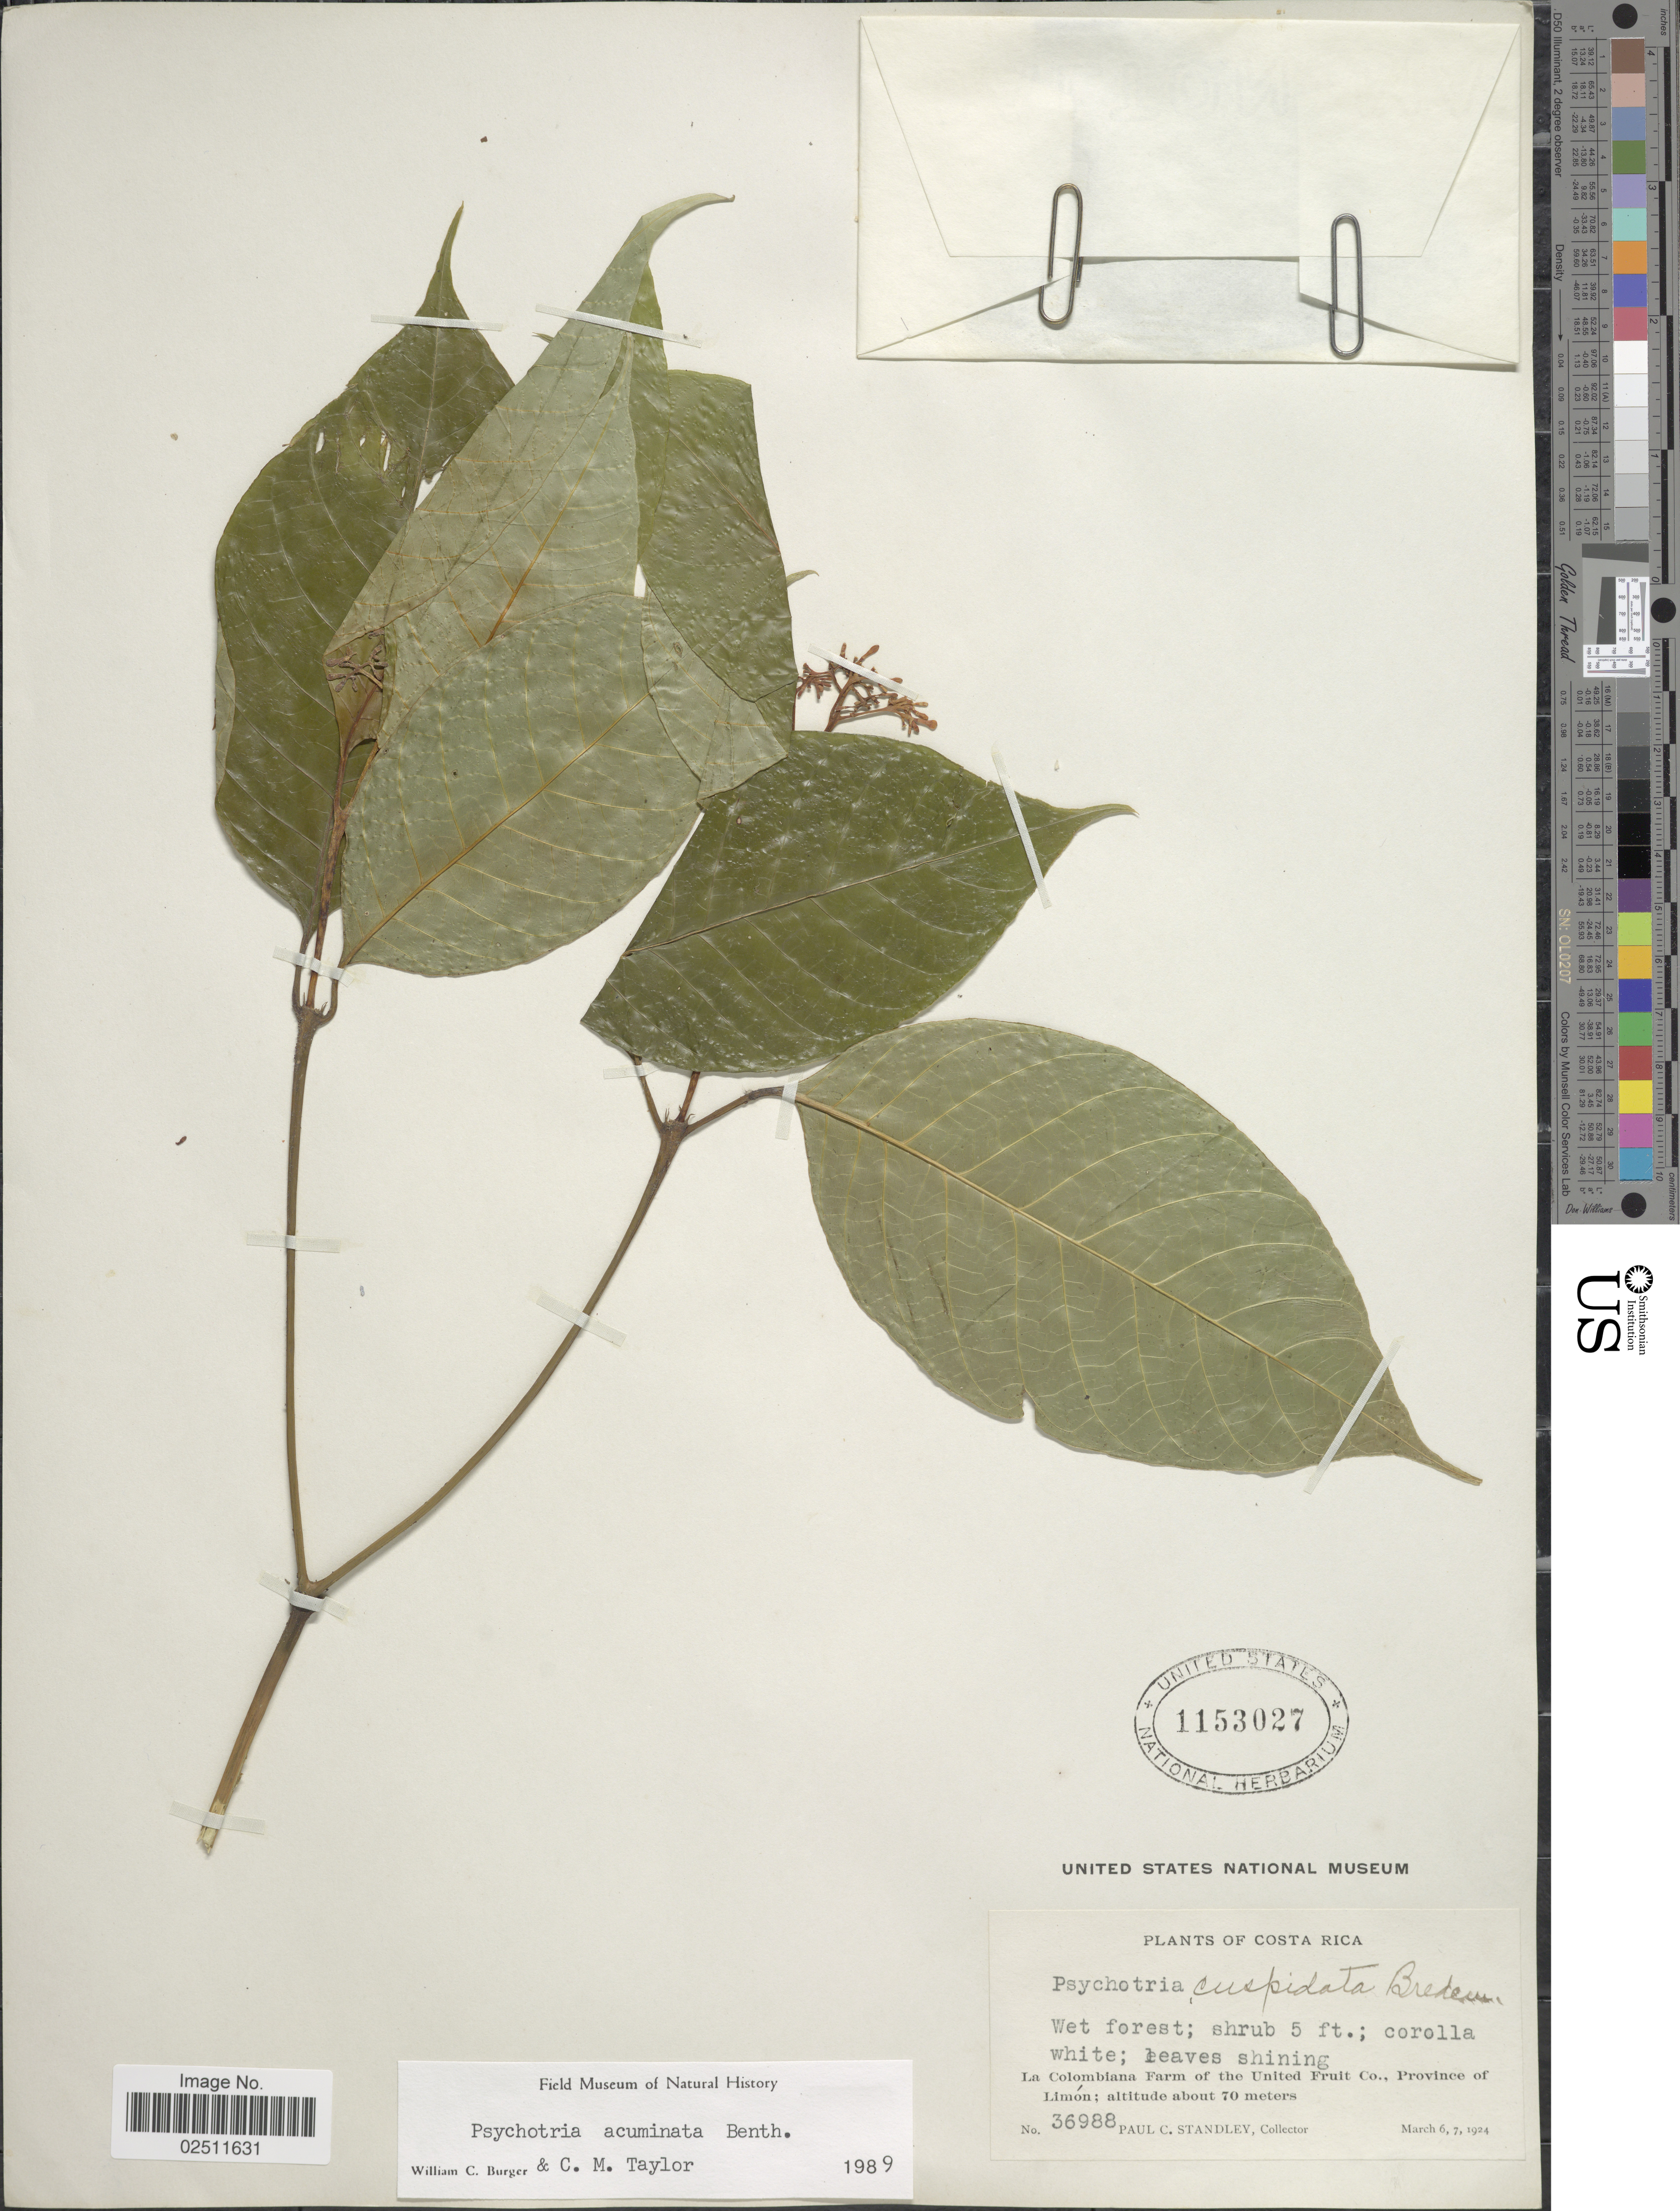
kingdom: Plantae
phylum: Tracheophyta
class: Magnoliopsida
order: Gentianales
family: Rubiaceae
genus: Psychotria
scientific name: Psychotria acuminata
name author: Benth.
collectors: P. C. Standley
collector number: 36988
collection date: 1924-03-06/1924-03-07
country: Costa Rica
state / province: Limón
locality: La Colombiana Farm of the United Fruit Co.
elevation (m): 70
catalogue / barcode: US 1153027